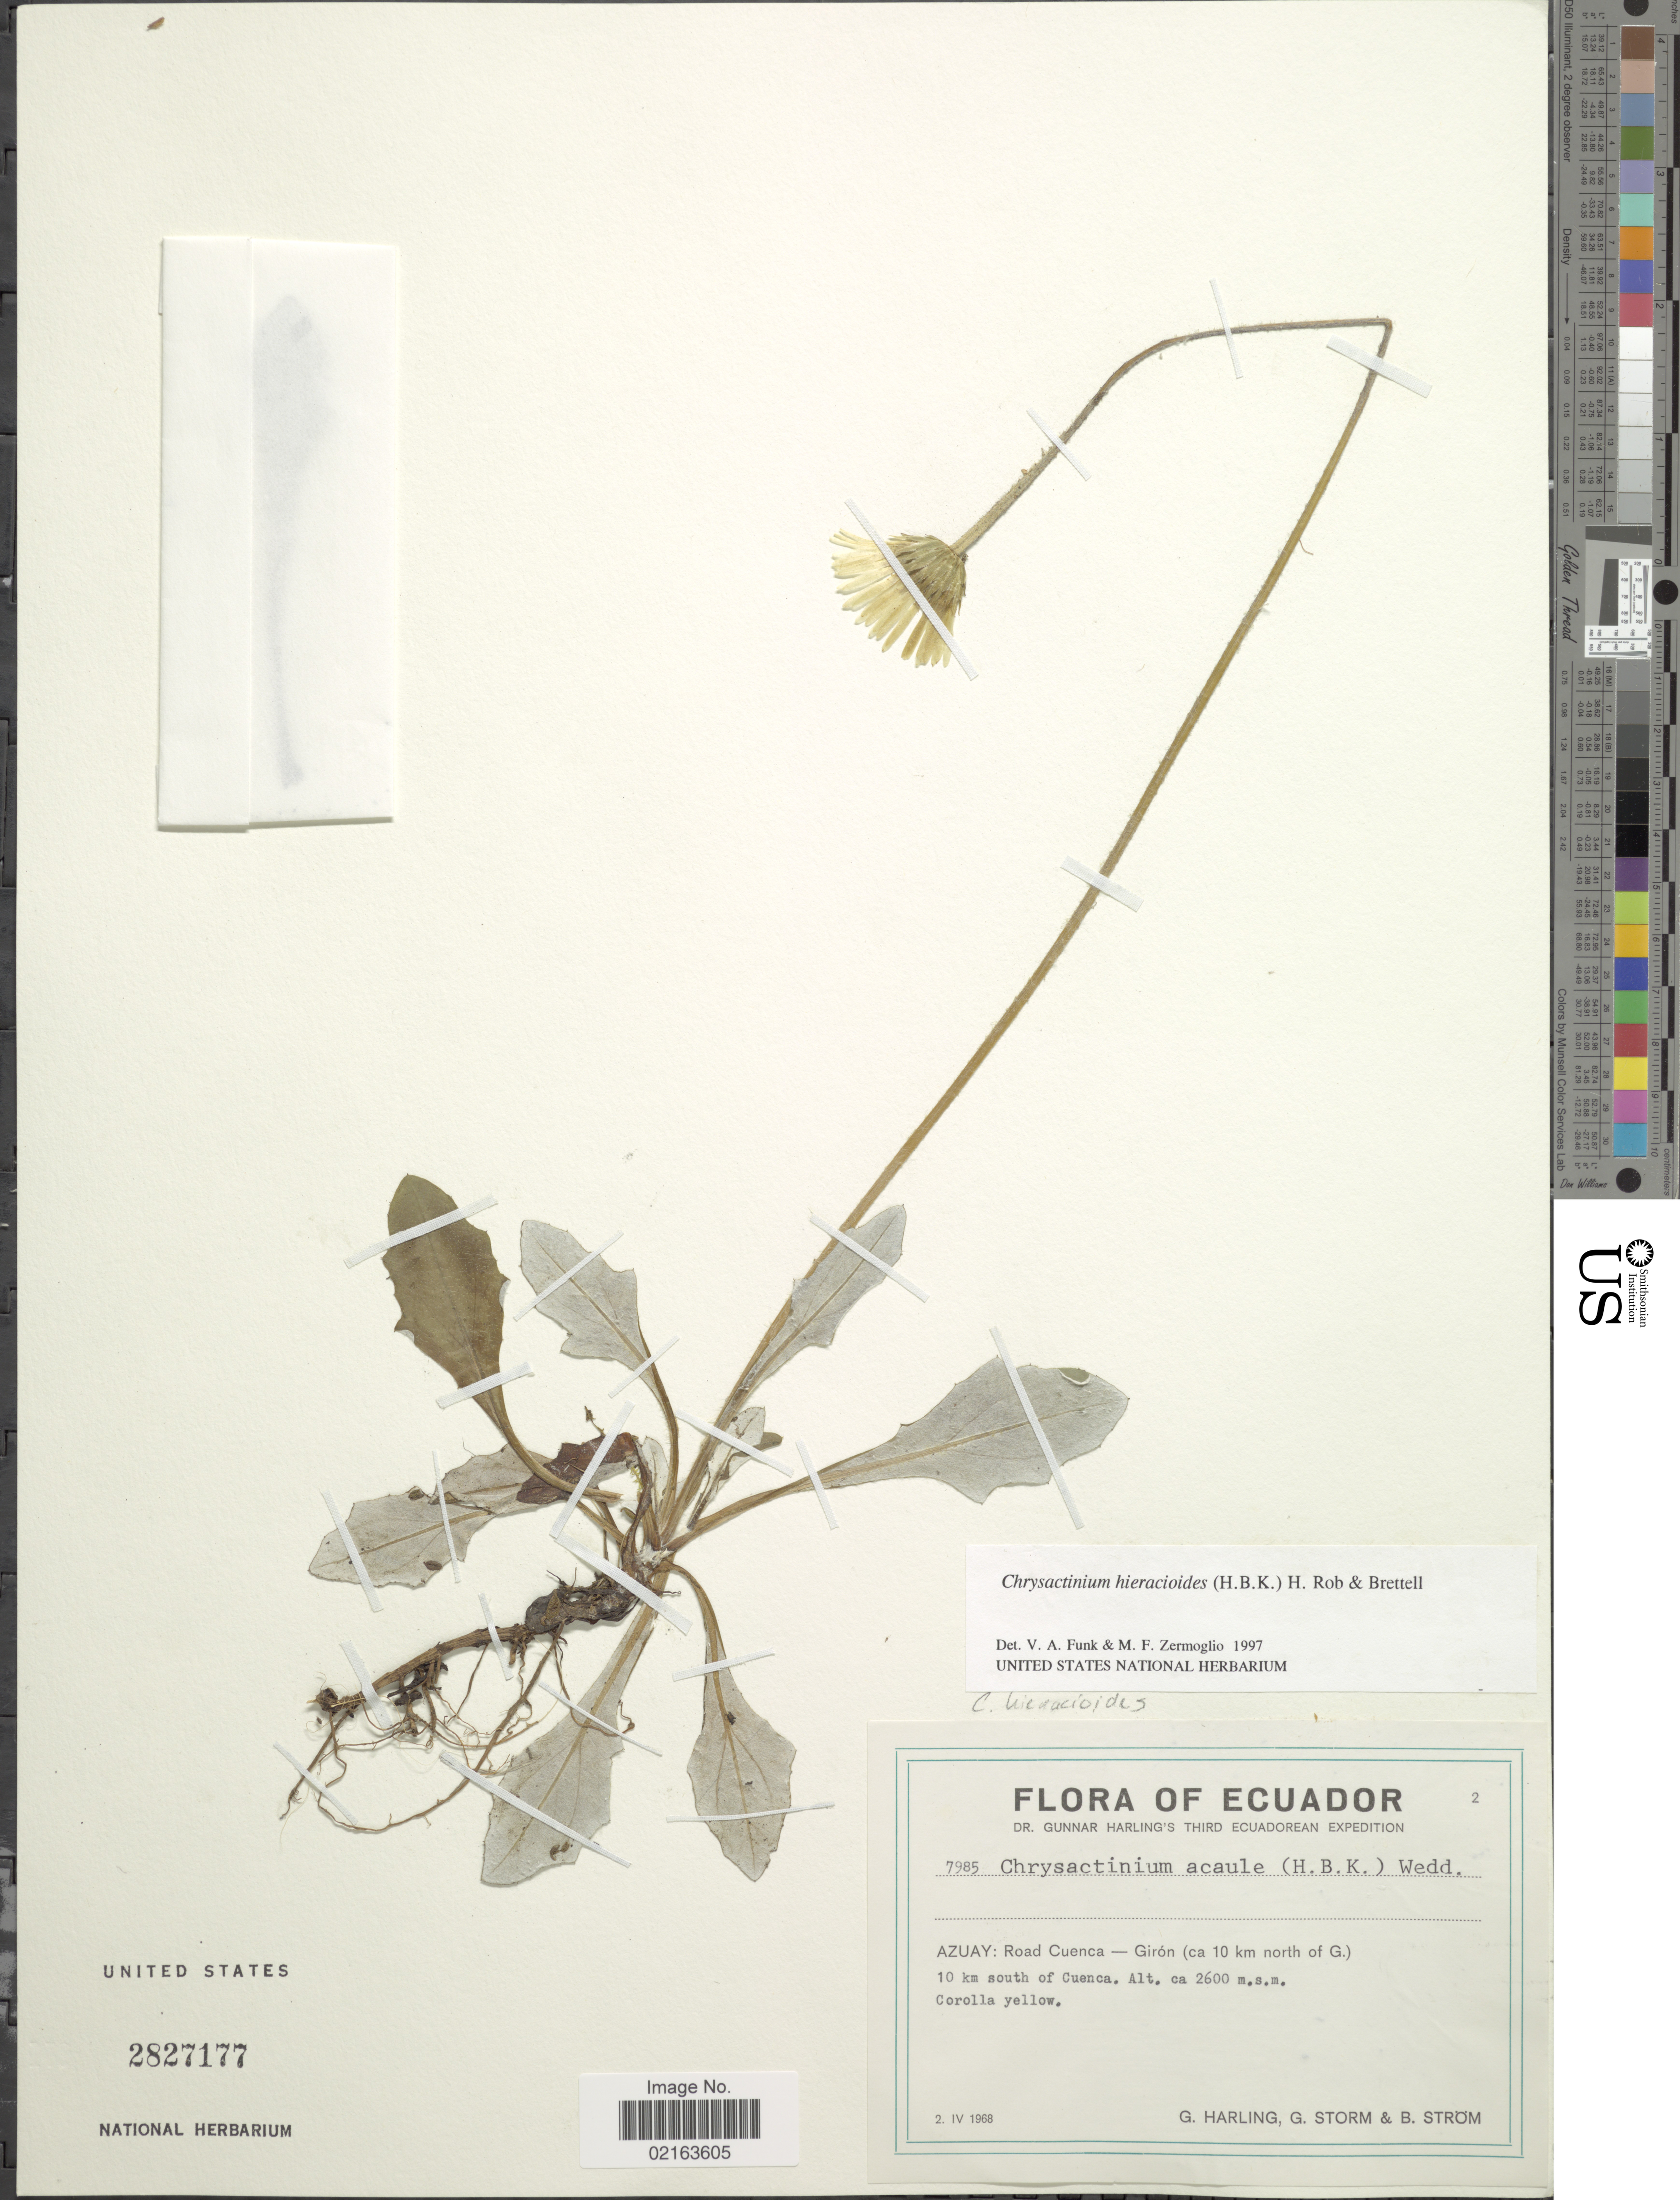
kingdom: Plantae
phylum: Tracheophyta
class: Magnoliopsida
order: Asterales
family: Asteraceae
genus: Chrysactinium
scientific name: Chrysactinium hieracioides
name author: (Kunth) H. Rob. & Brettell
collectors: G. Harling, G. Storm & B. Ström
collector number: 7985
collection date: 1968-04-02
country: Ecuador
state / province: Azuay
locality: Azuay: Road Cuenca - Girón (ca 10 km north of G.) 10 km south of Cuenca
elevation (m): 2600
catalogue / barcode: US 2827177